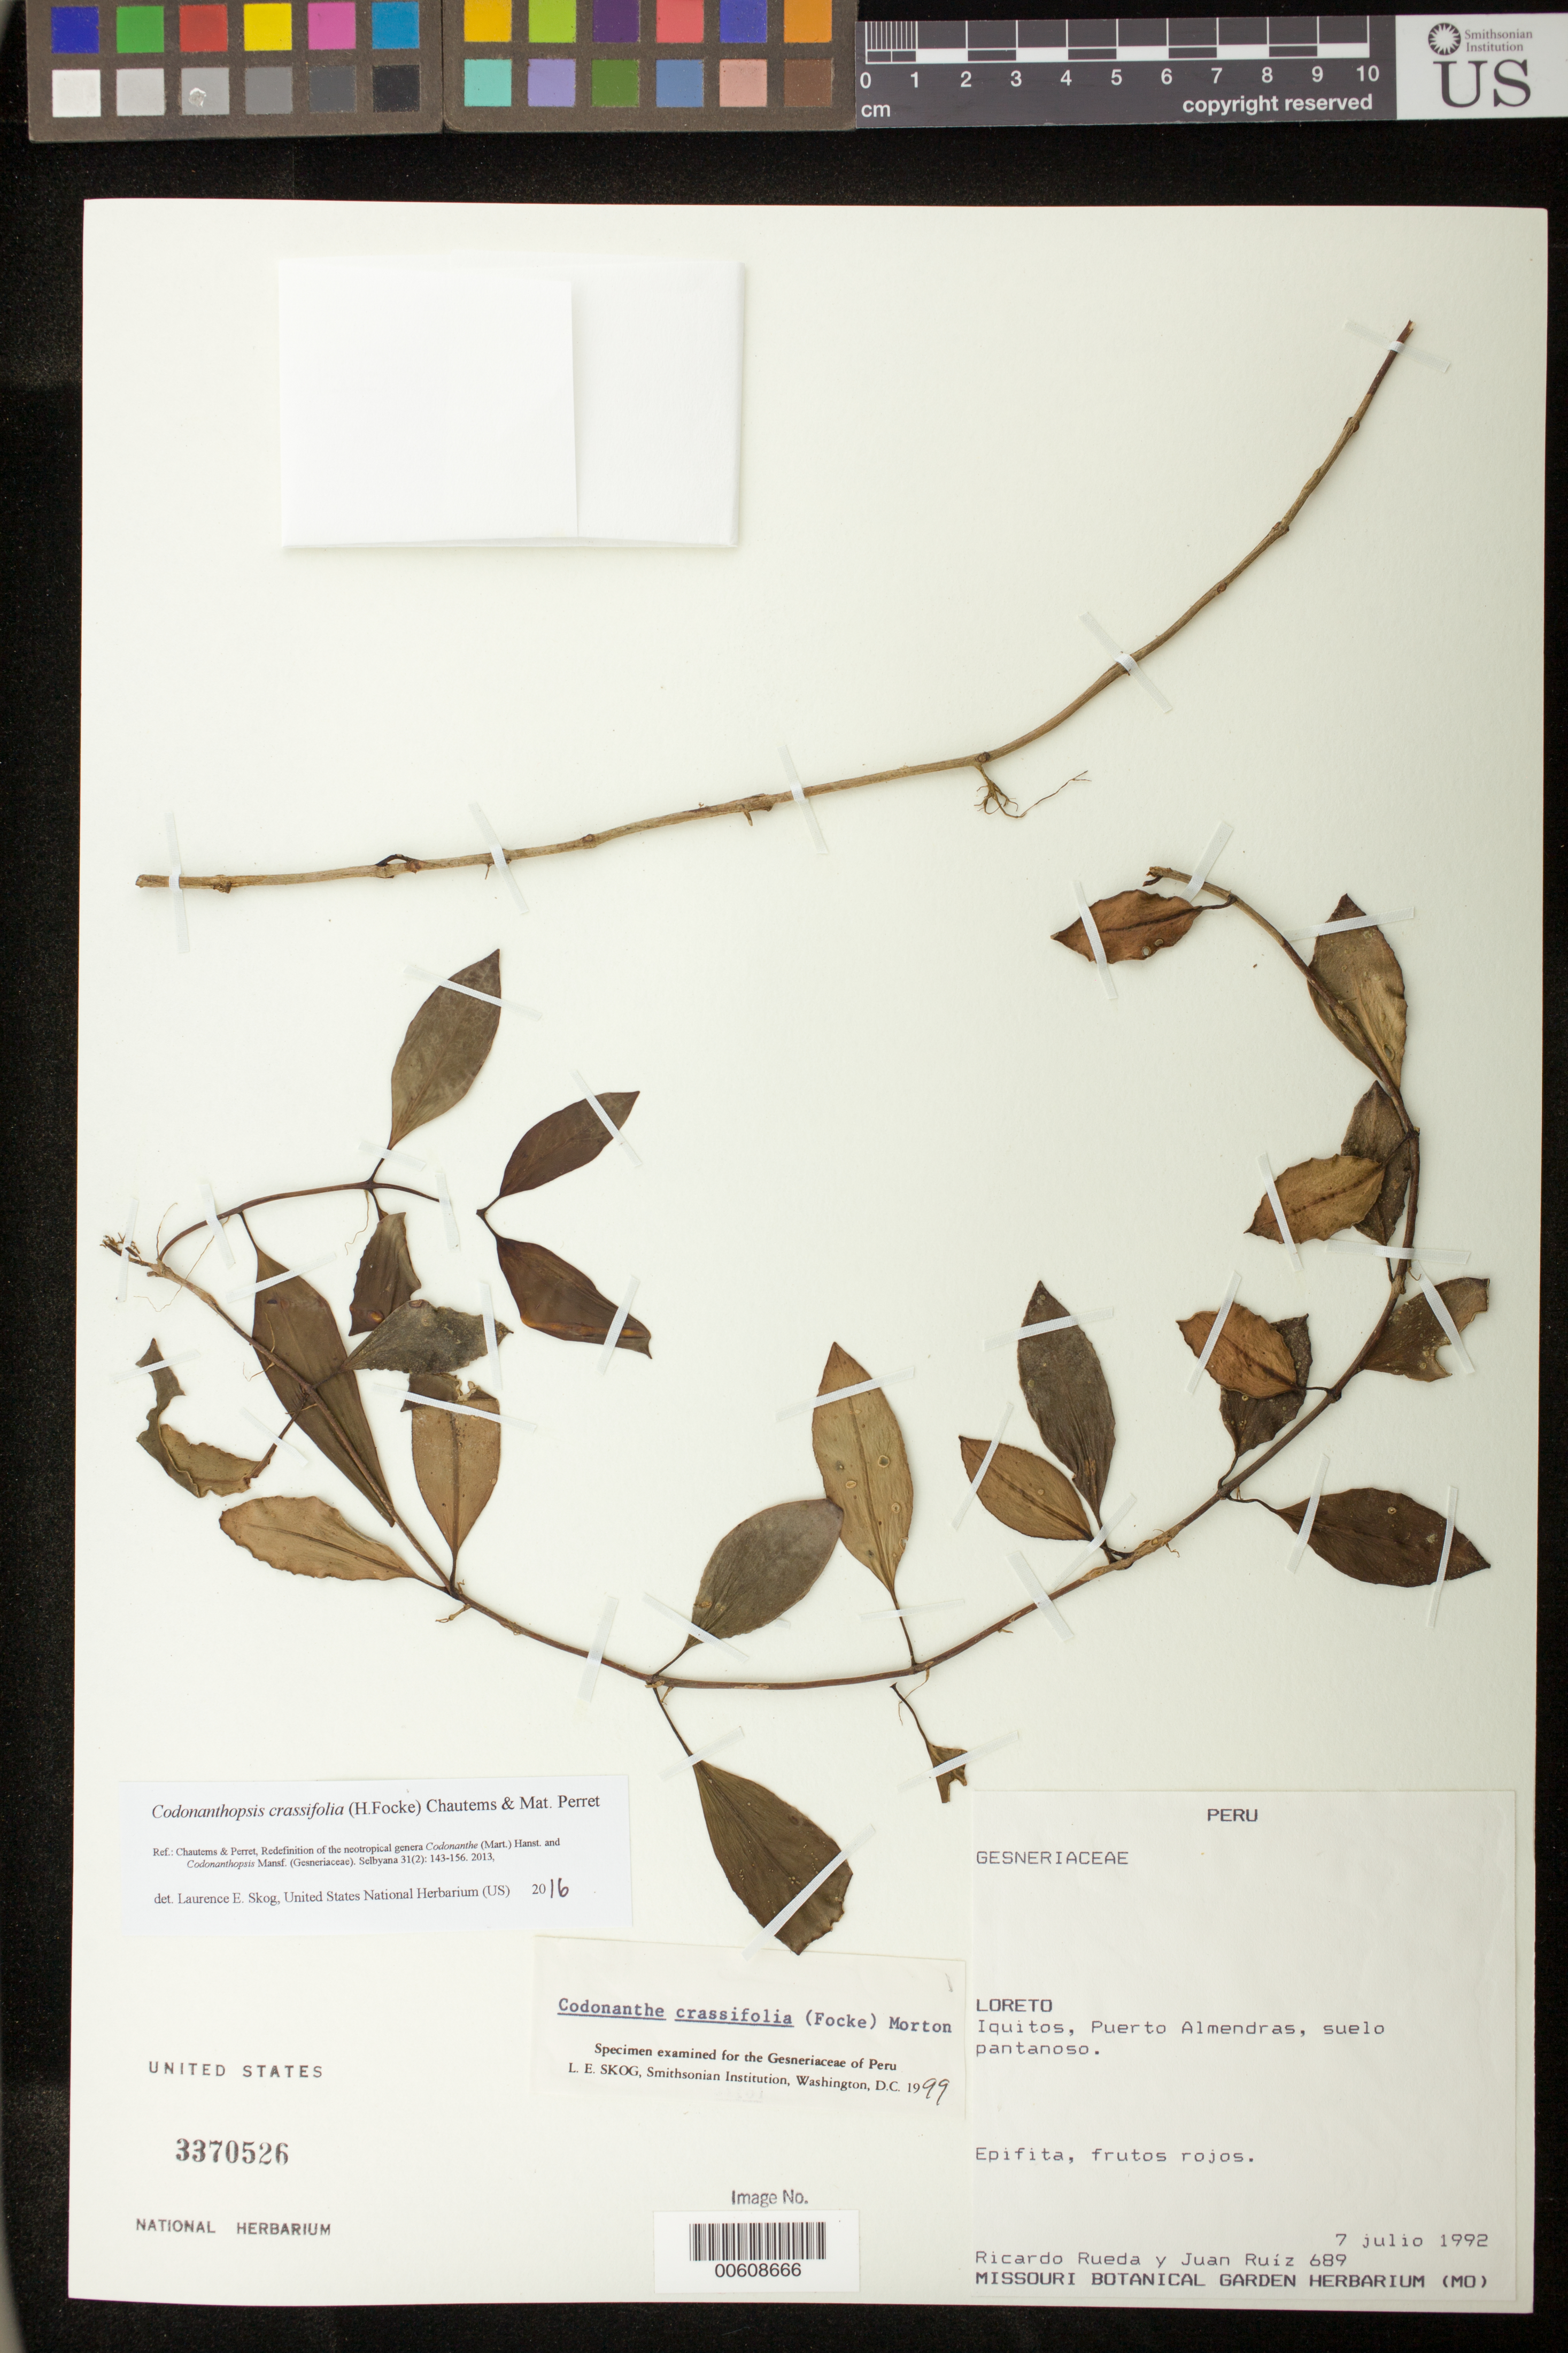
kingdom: Plantae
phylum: Tracheophyta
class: Magnoliopsida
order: Lamiales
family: Gesneriaceae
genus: Codonanthopsis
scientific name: Codonanthopsis crassifolia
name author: (H. Focke) Chautems & Mat.Perret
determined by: Skog, Laurence E.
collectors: R. Rueda & J. Ruiz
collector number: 689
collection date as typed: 07 Jul 1992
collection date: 1992-07-07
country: Peru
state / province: Loreto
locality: Iquitos, Puerto Almendras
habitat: Suelo pantanoso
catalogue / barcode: US 3370526